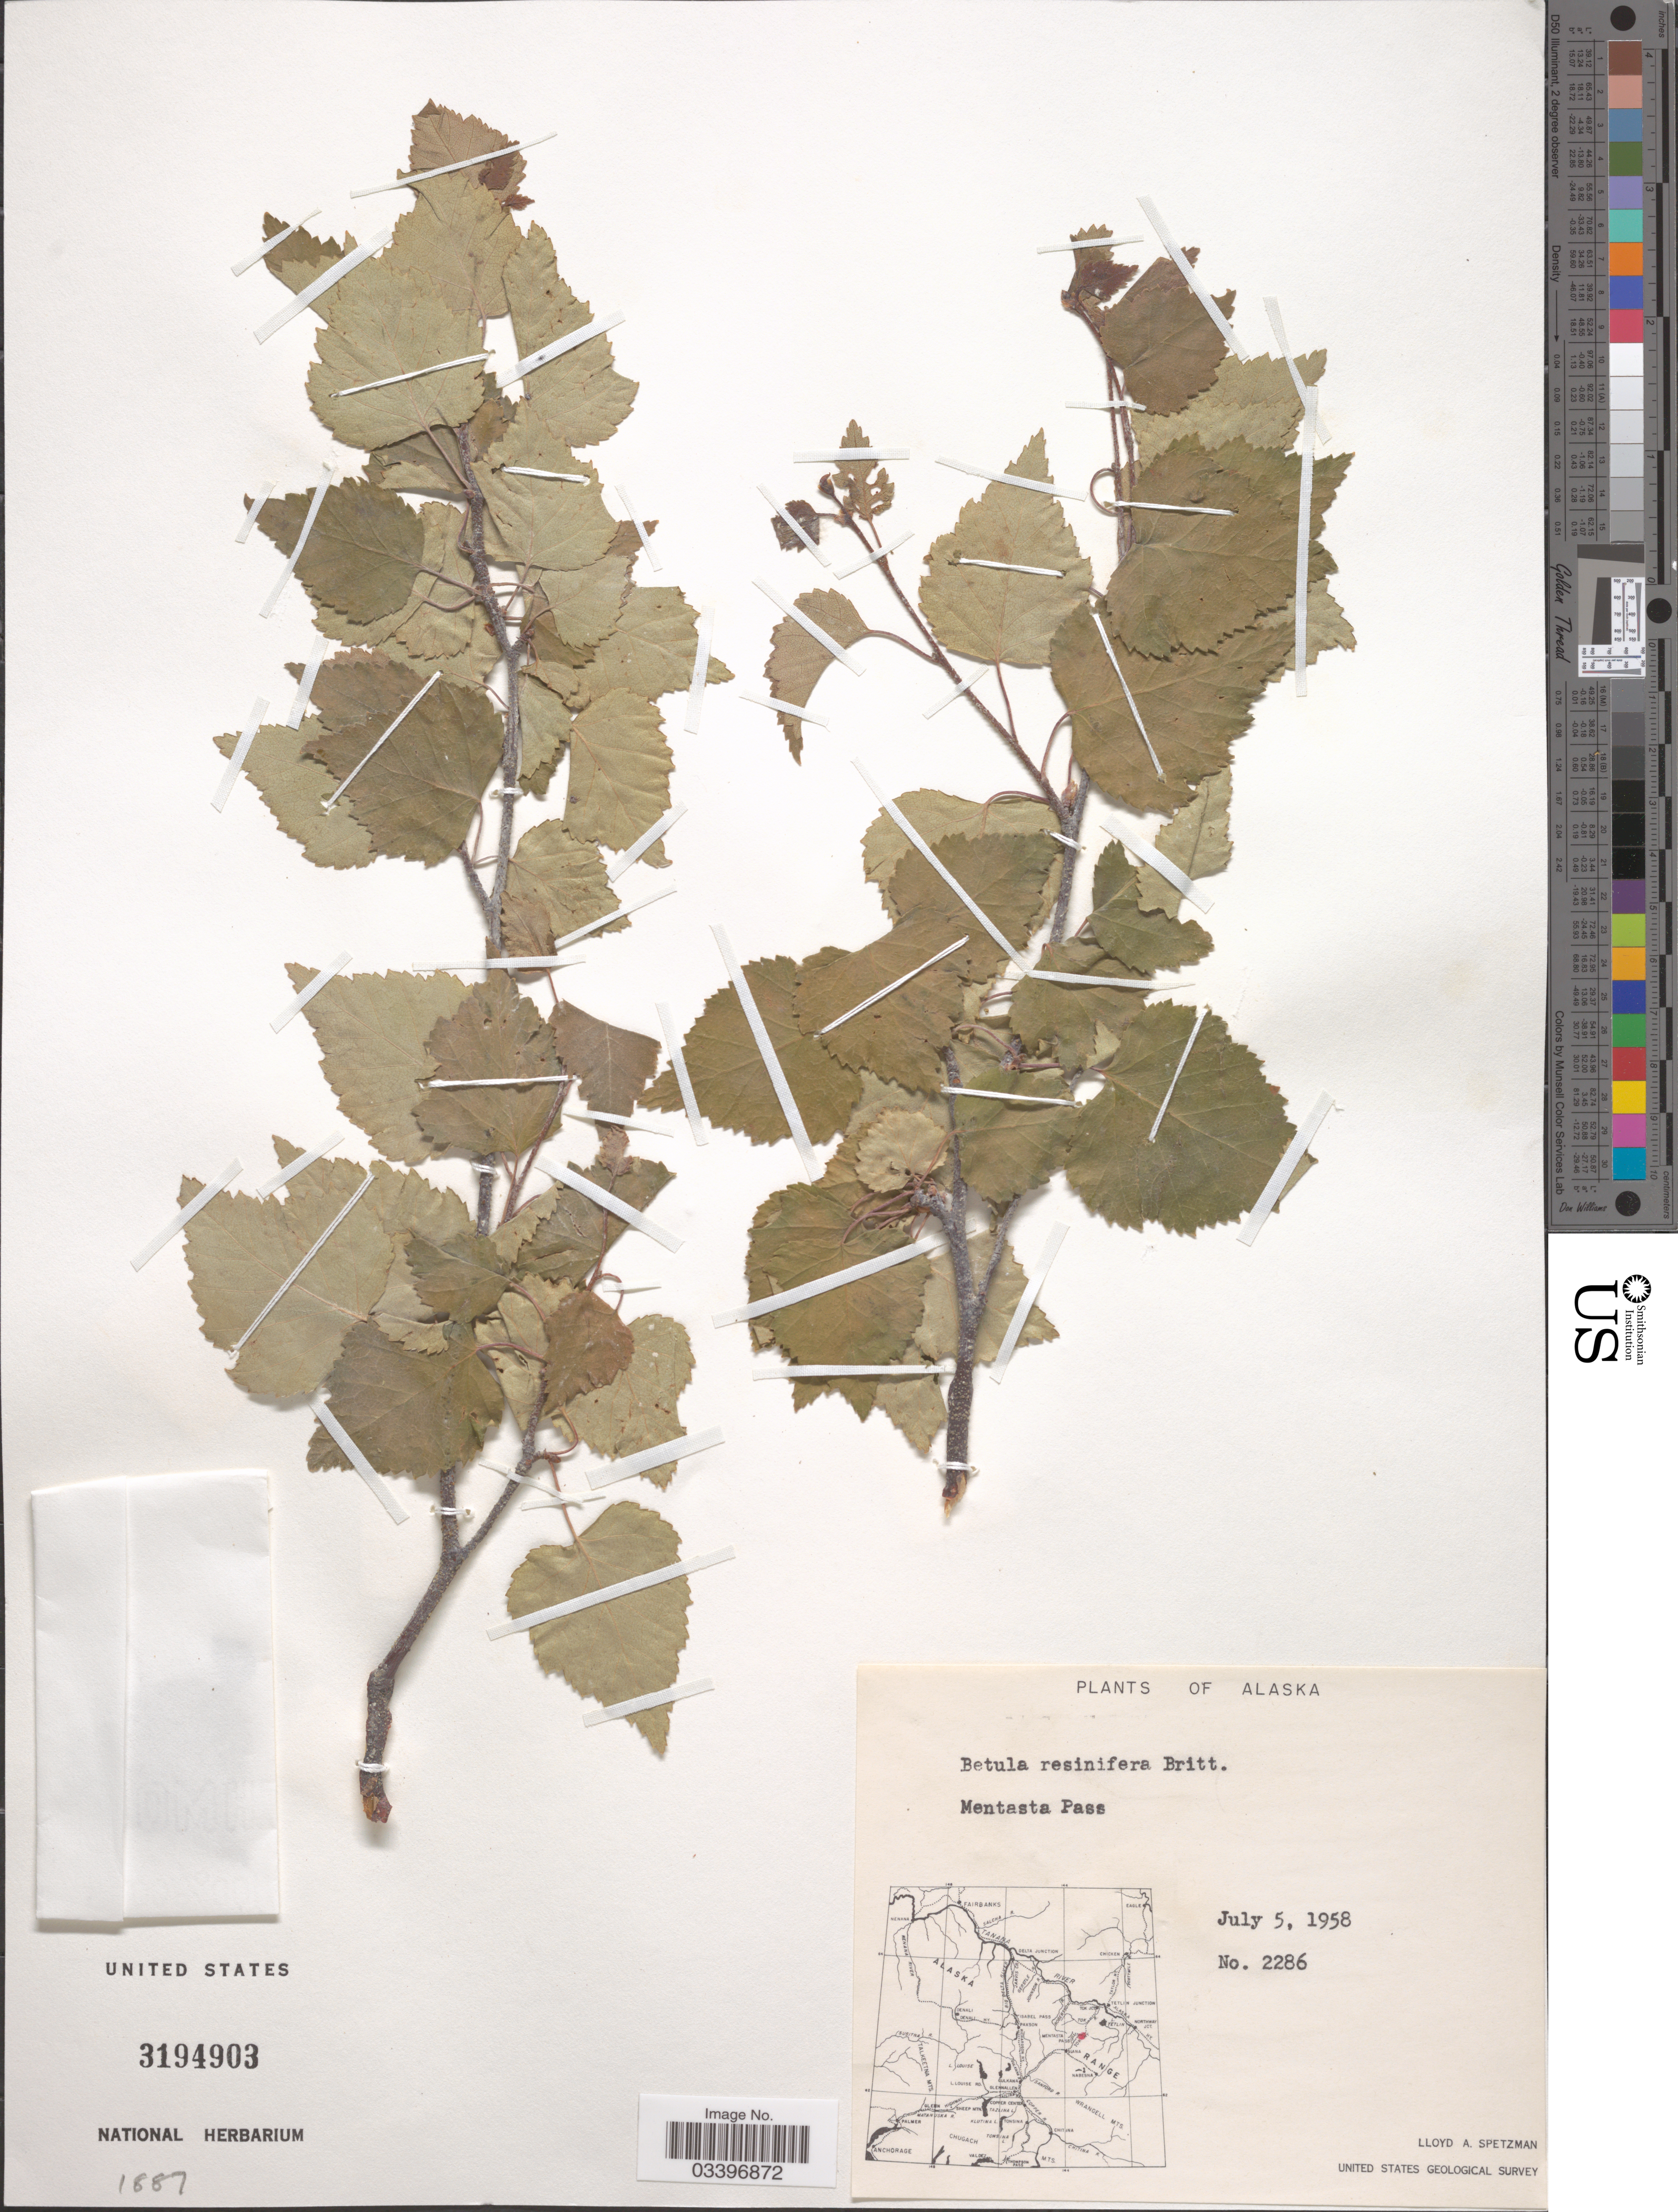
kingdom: Plantae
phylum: Tracheophyta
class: Magnoliopsida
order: Fagales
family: Betulaceae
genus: Betula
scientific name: Betula resinifera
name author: Britton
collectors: L. Spetzman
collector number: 2286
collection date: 1958-07-05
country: United States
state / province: Alaska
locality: Mentasta Pass.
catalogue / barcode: US 3194903